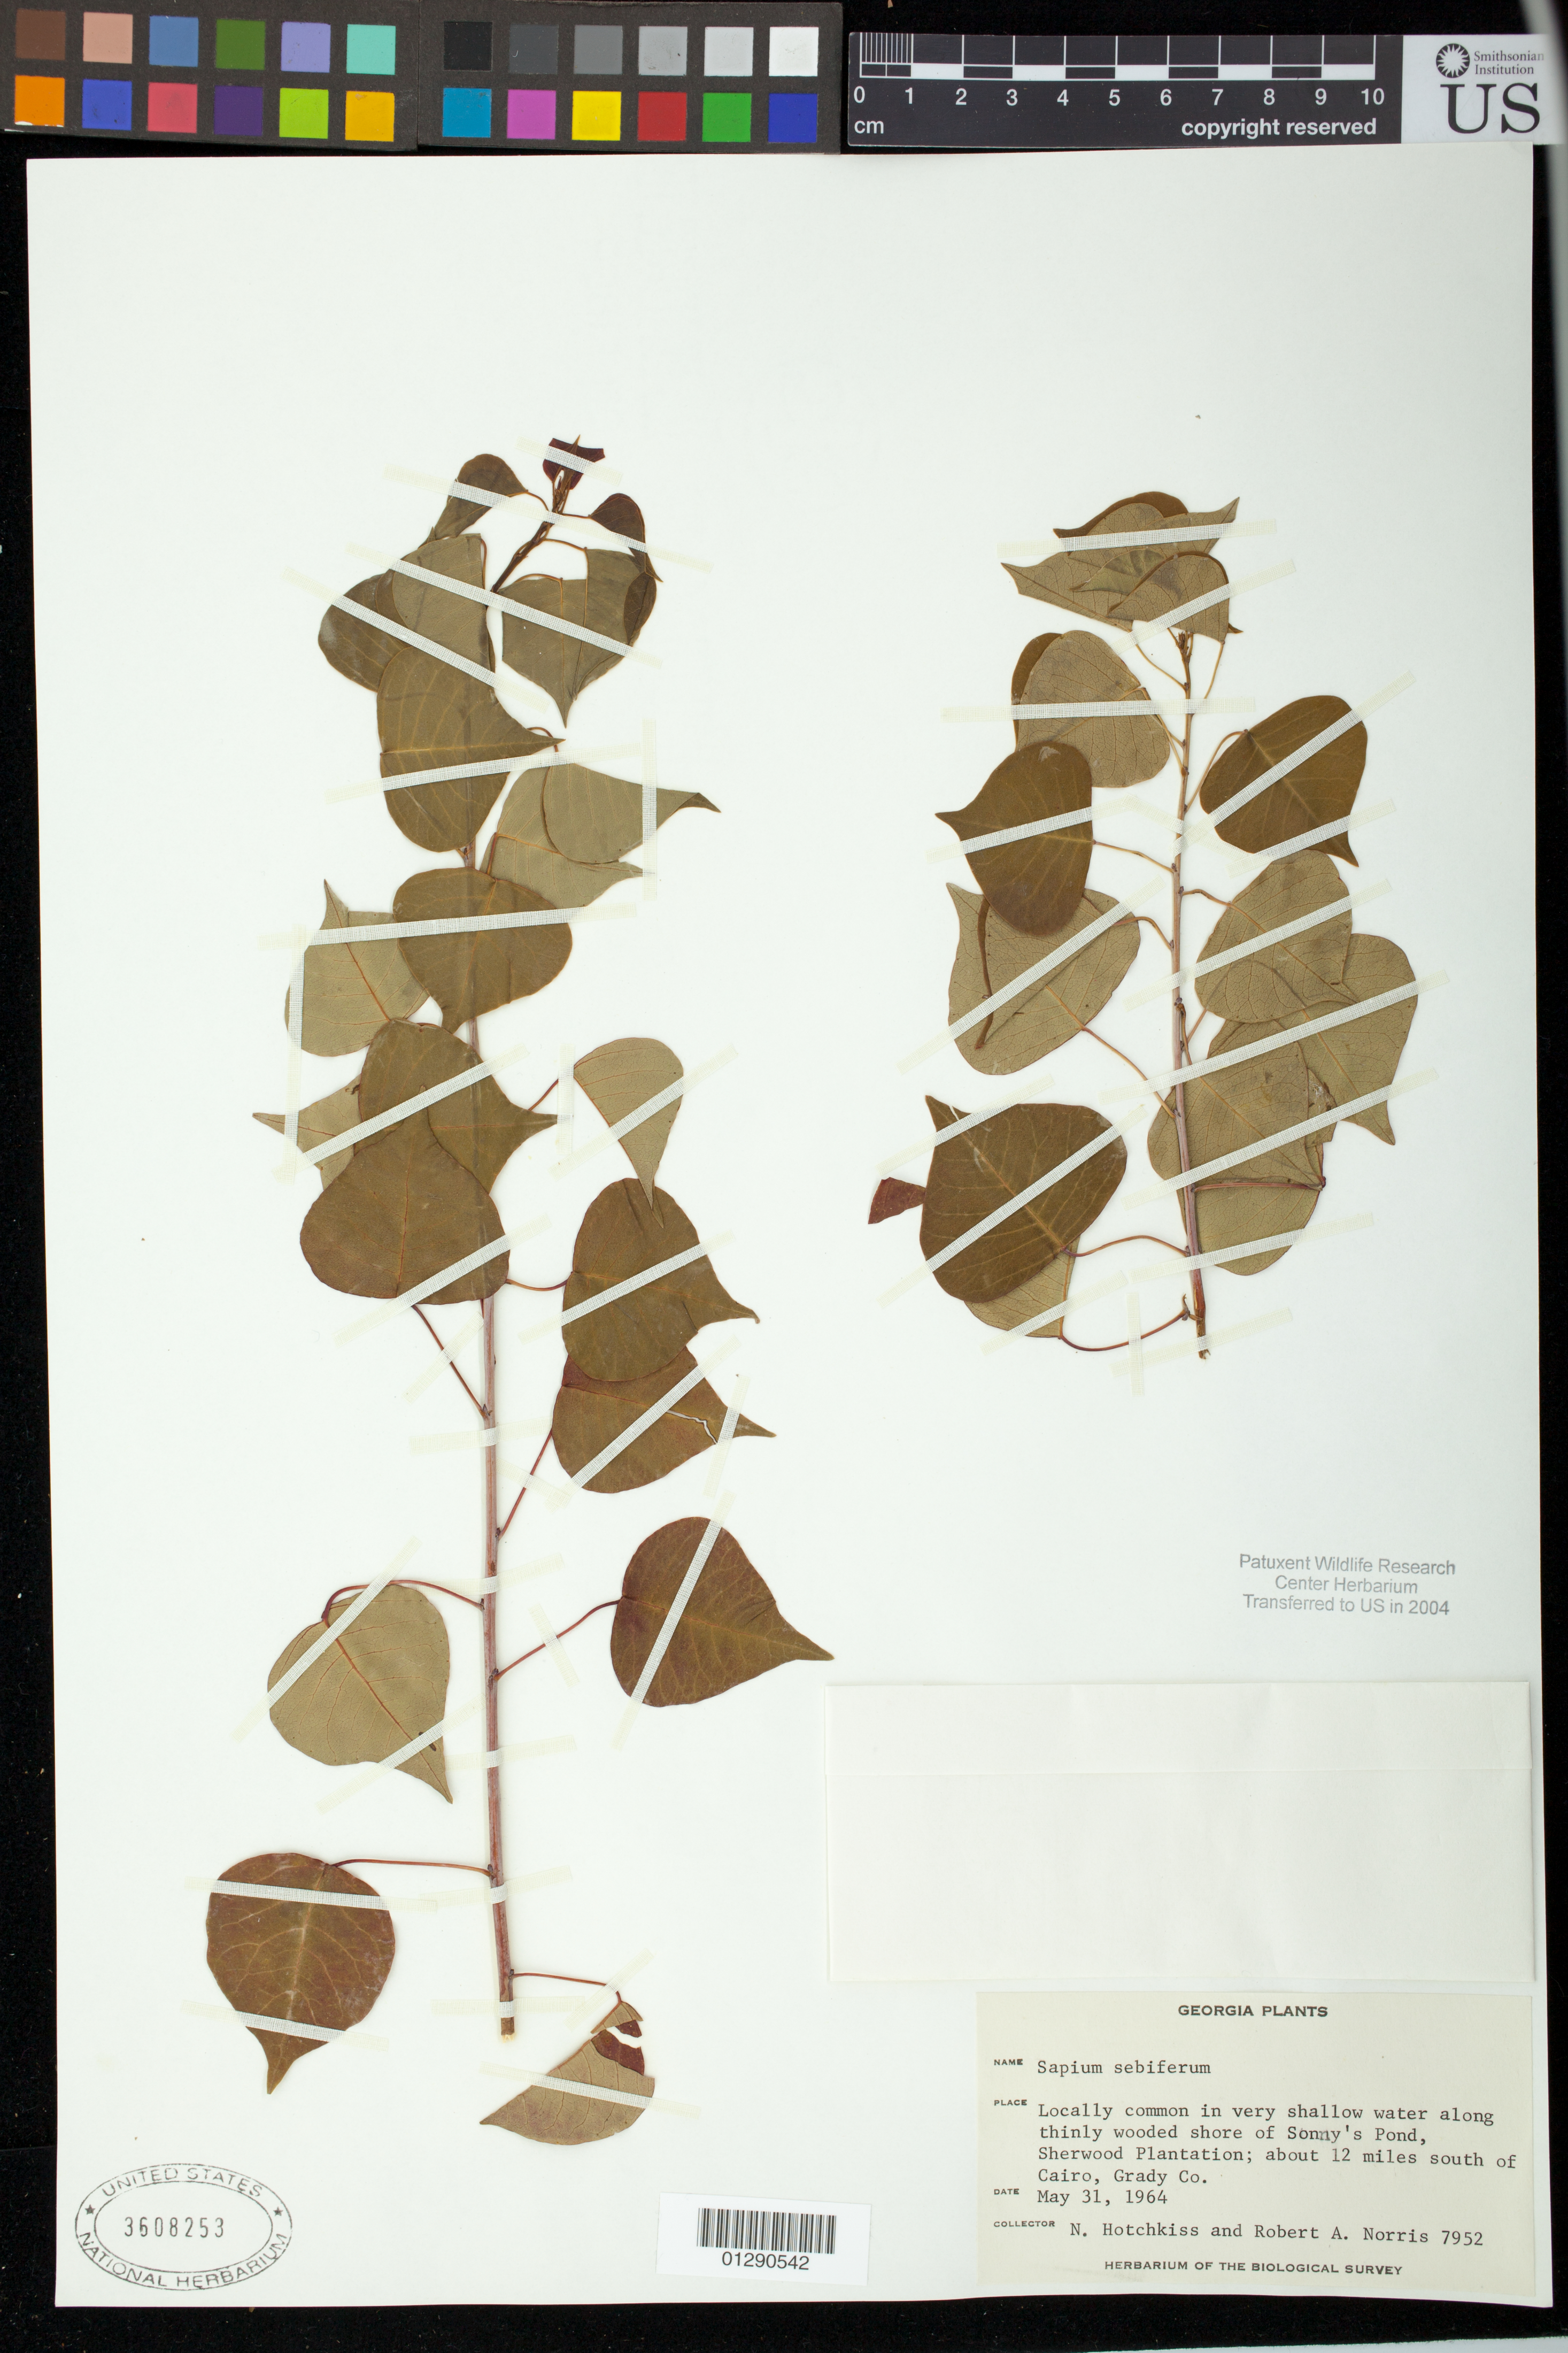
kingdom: Plantae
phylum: Tracheophyta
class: Magnoliopsida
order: Malpighiales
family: Euphorbiaceae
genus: Sapium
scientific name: Sapium sebiferum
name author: (L.) Roxb.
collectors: N. Hotchkiss & R. Norris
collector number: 7952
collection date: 1964-05-31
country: United States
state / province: Georgia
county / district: Grady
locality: Locally common in very shallow water along thinly wooded shore of Sonny's Pond, Sherwood Plantation; about 12 miles south of Cairo, Grady Co.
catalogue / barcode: US 3608253